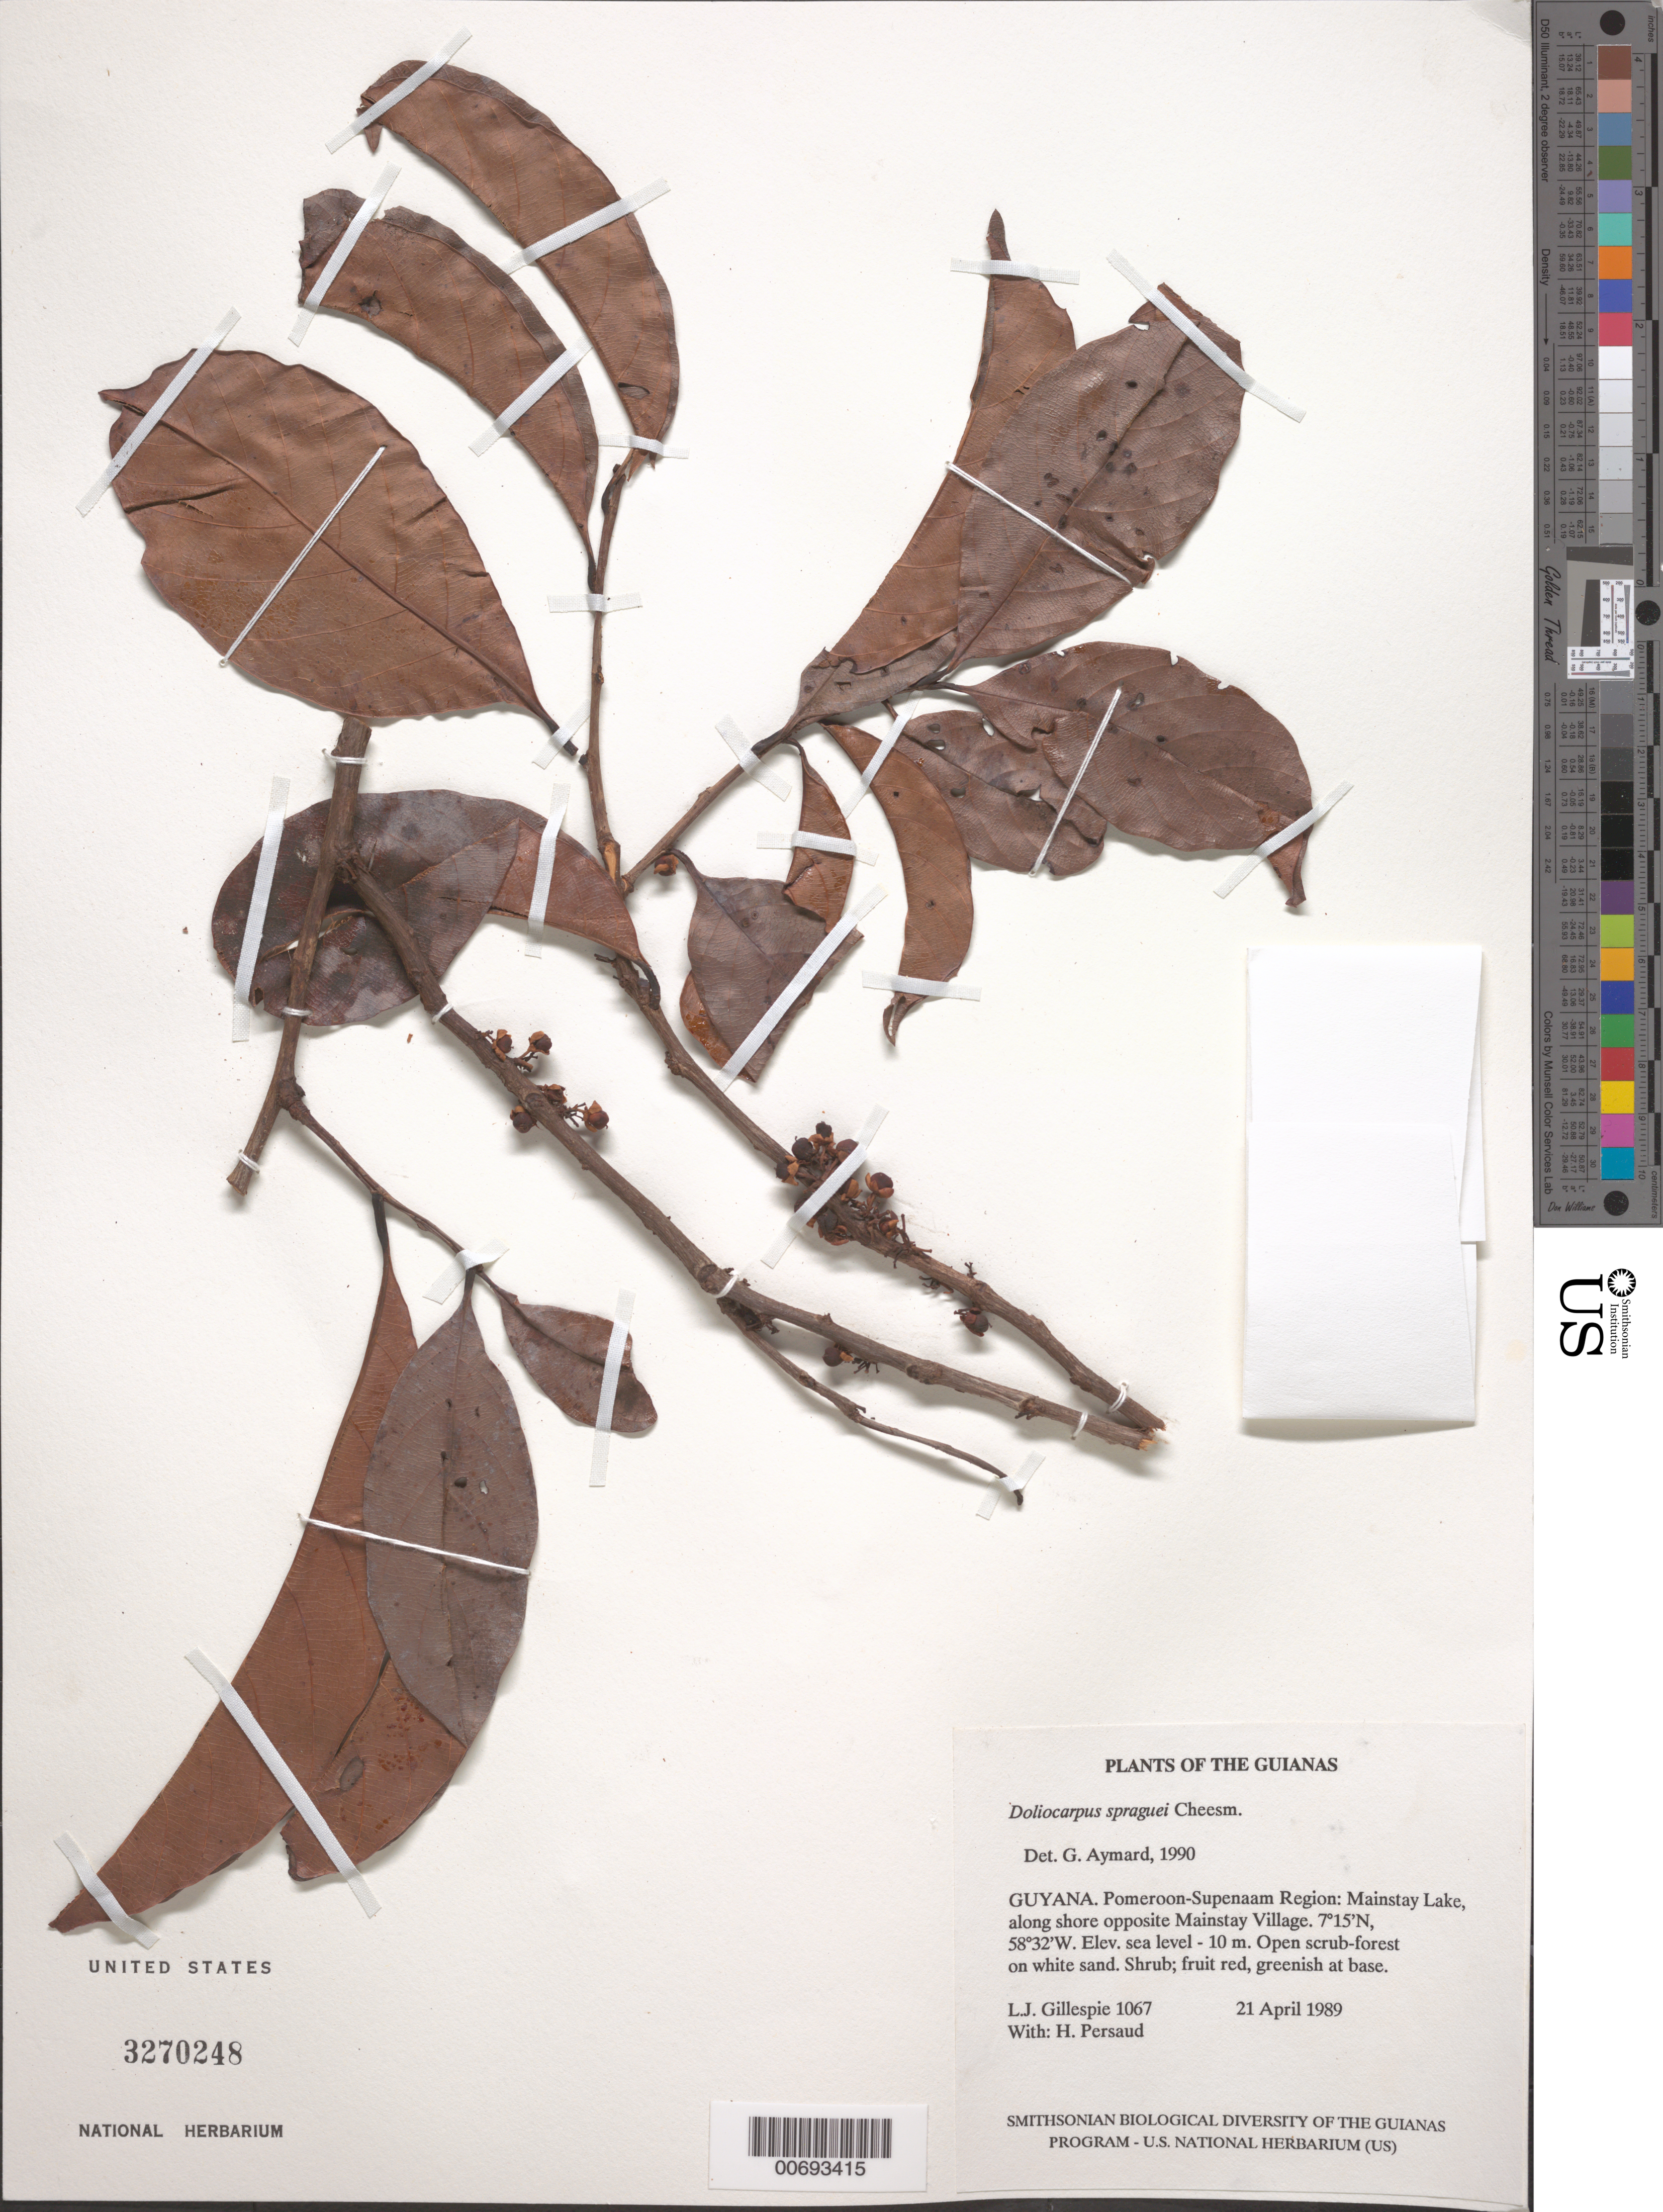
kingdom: Plantae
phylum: Tracheophyta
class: Magnoliopsida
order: Dilleniales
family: Dilleniaceae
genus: Doliocarpus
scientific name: Doliocarpus spraguei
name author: Cheesman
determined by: Aymard C., G. A., (PORT), Univ. Nac. Exp. de los Llanos Ezequiel Zamora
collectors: L. J. Gillespie & H. Persaud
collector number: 1067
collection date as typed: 21 April 1989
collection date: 1989-04-21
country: Guyana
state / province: Pomeroon-Supenaam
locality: Mainstay Lake, along shore opposite Mainstay Village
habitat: Open scrub-forest on white sand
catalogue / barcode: US 3270248